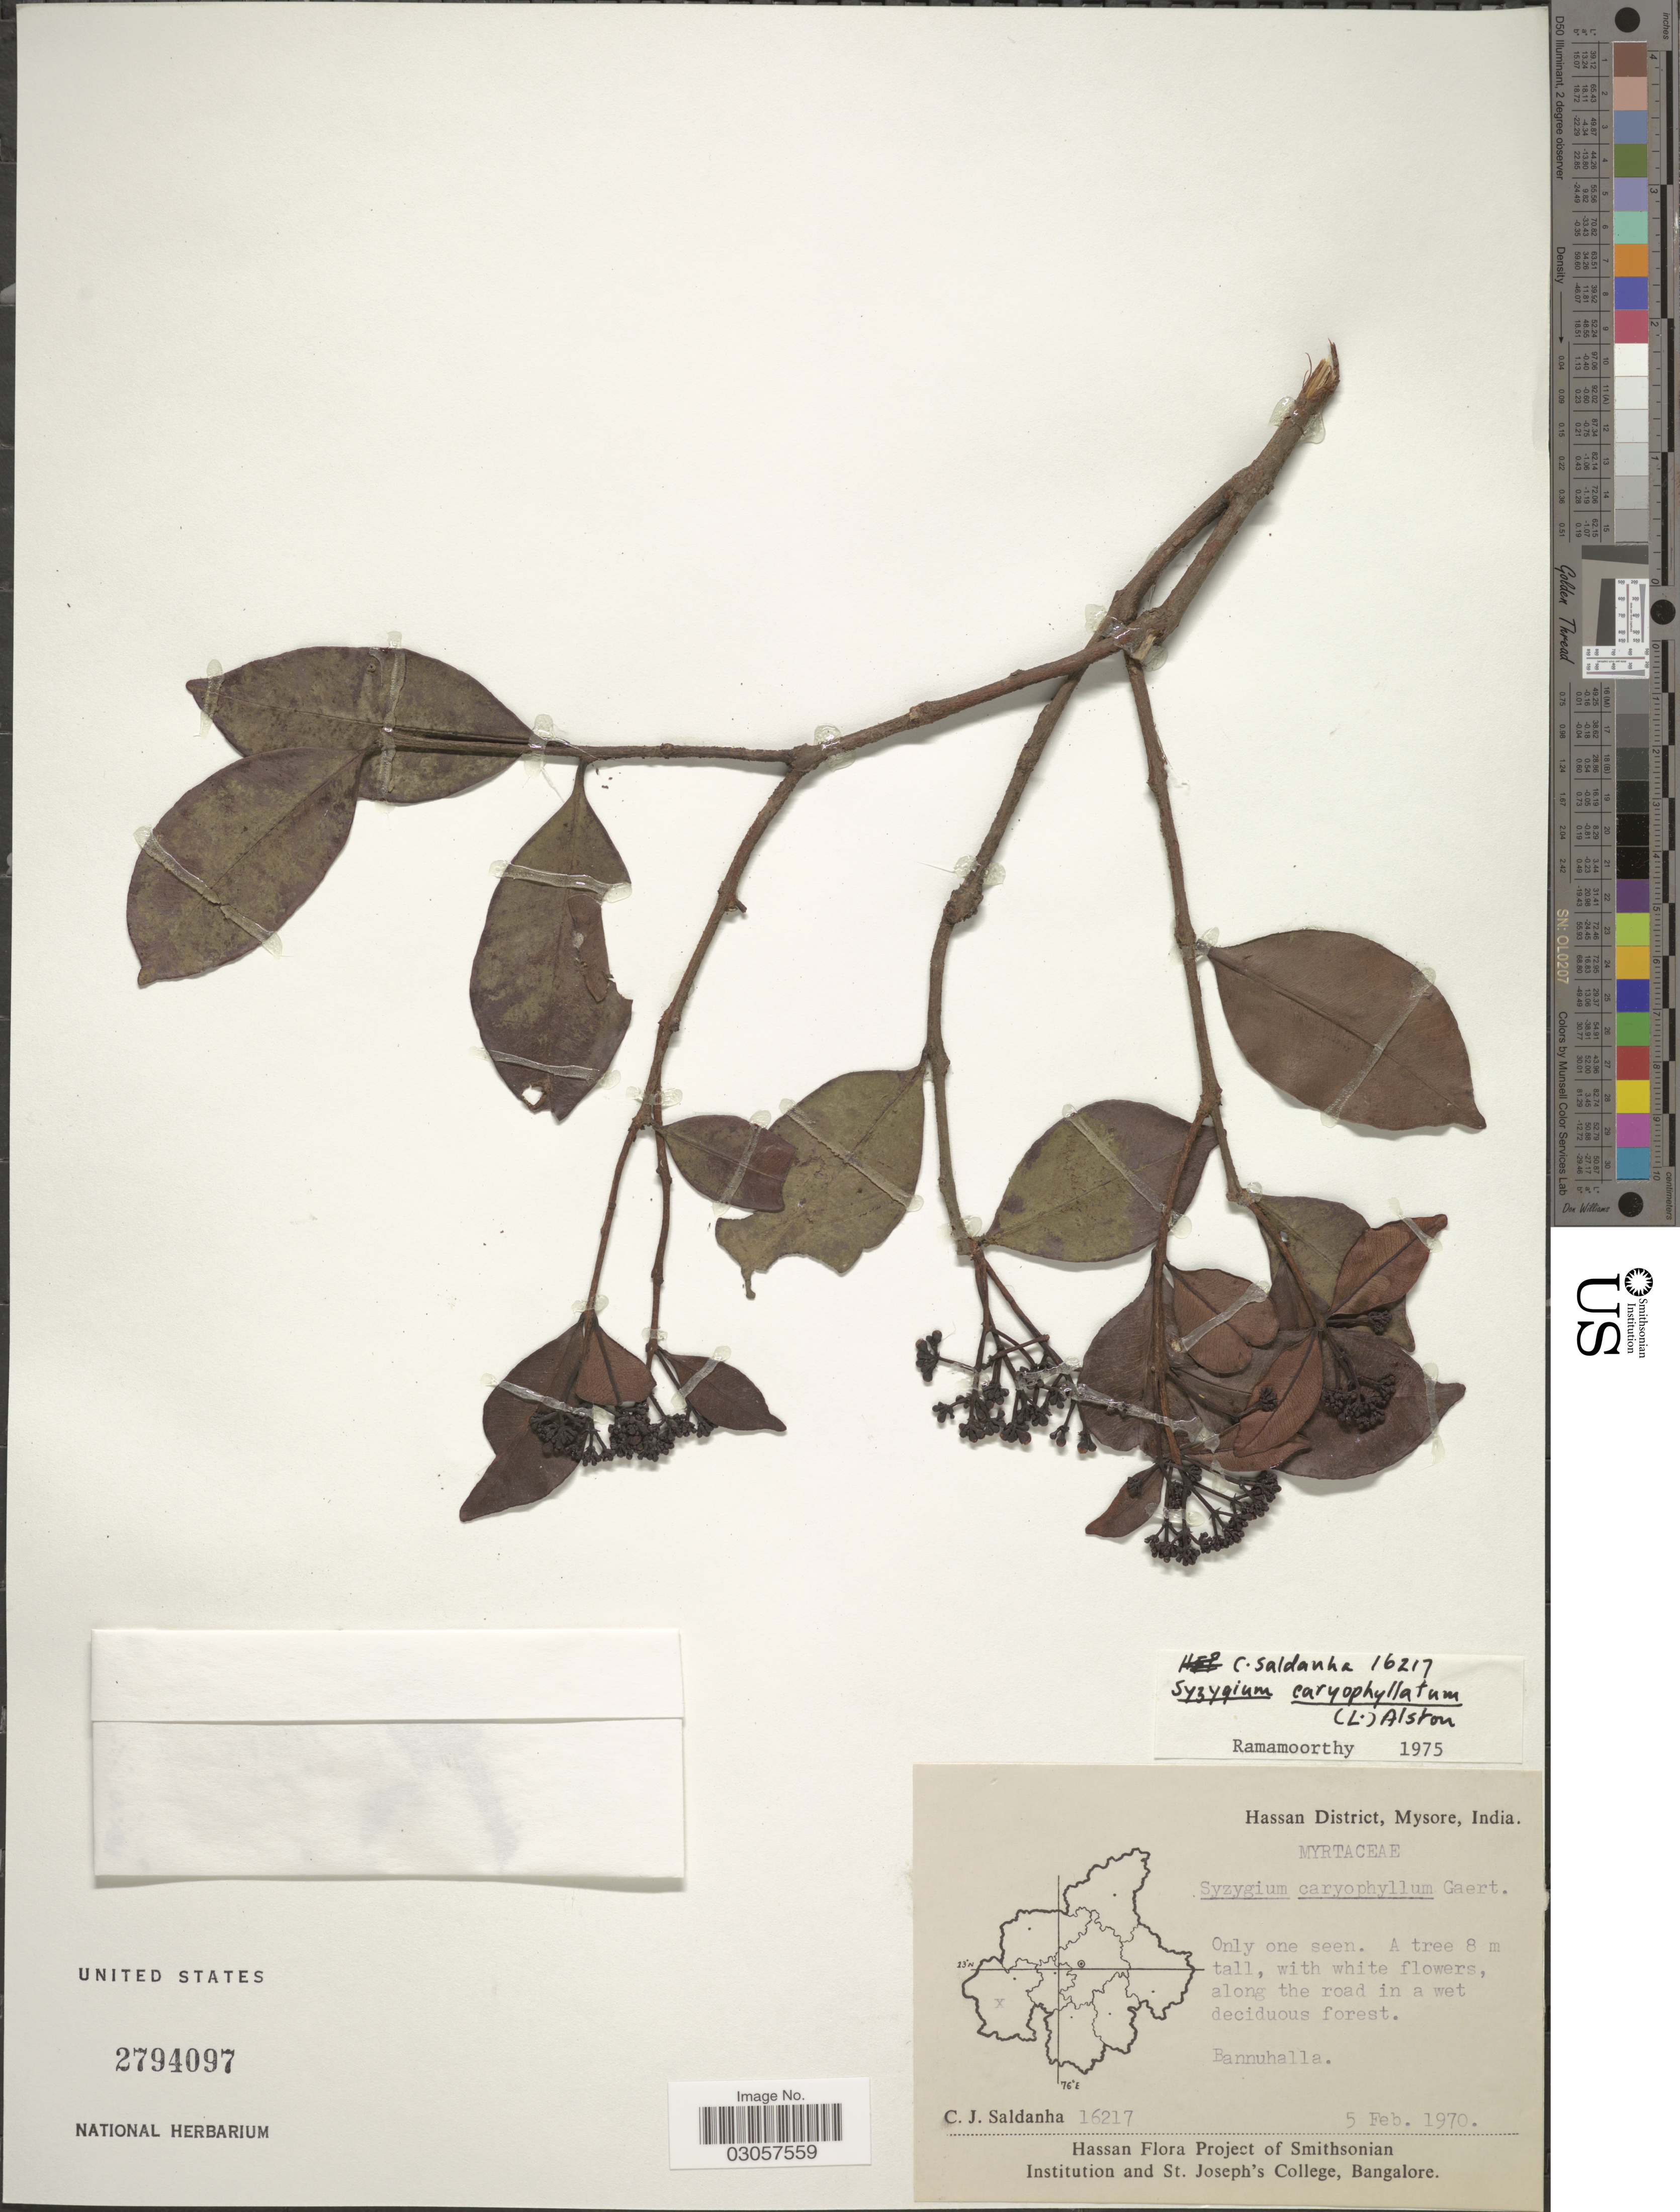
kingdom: Plantae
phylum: Tracheophyta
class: Magnoliopsida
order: Myrtales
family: Myrtaceae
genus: Syzygium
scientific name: Syzygium caryophyllatum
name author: (L.) Alston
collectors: C. J. Saldanha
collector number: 16217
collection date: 1970-02-05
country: India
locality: Hassan District, Mysore, India, Bannuhalla.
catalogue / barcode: US 2794097